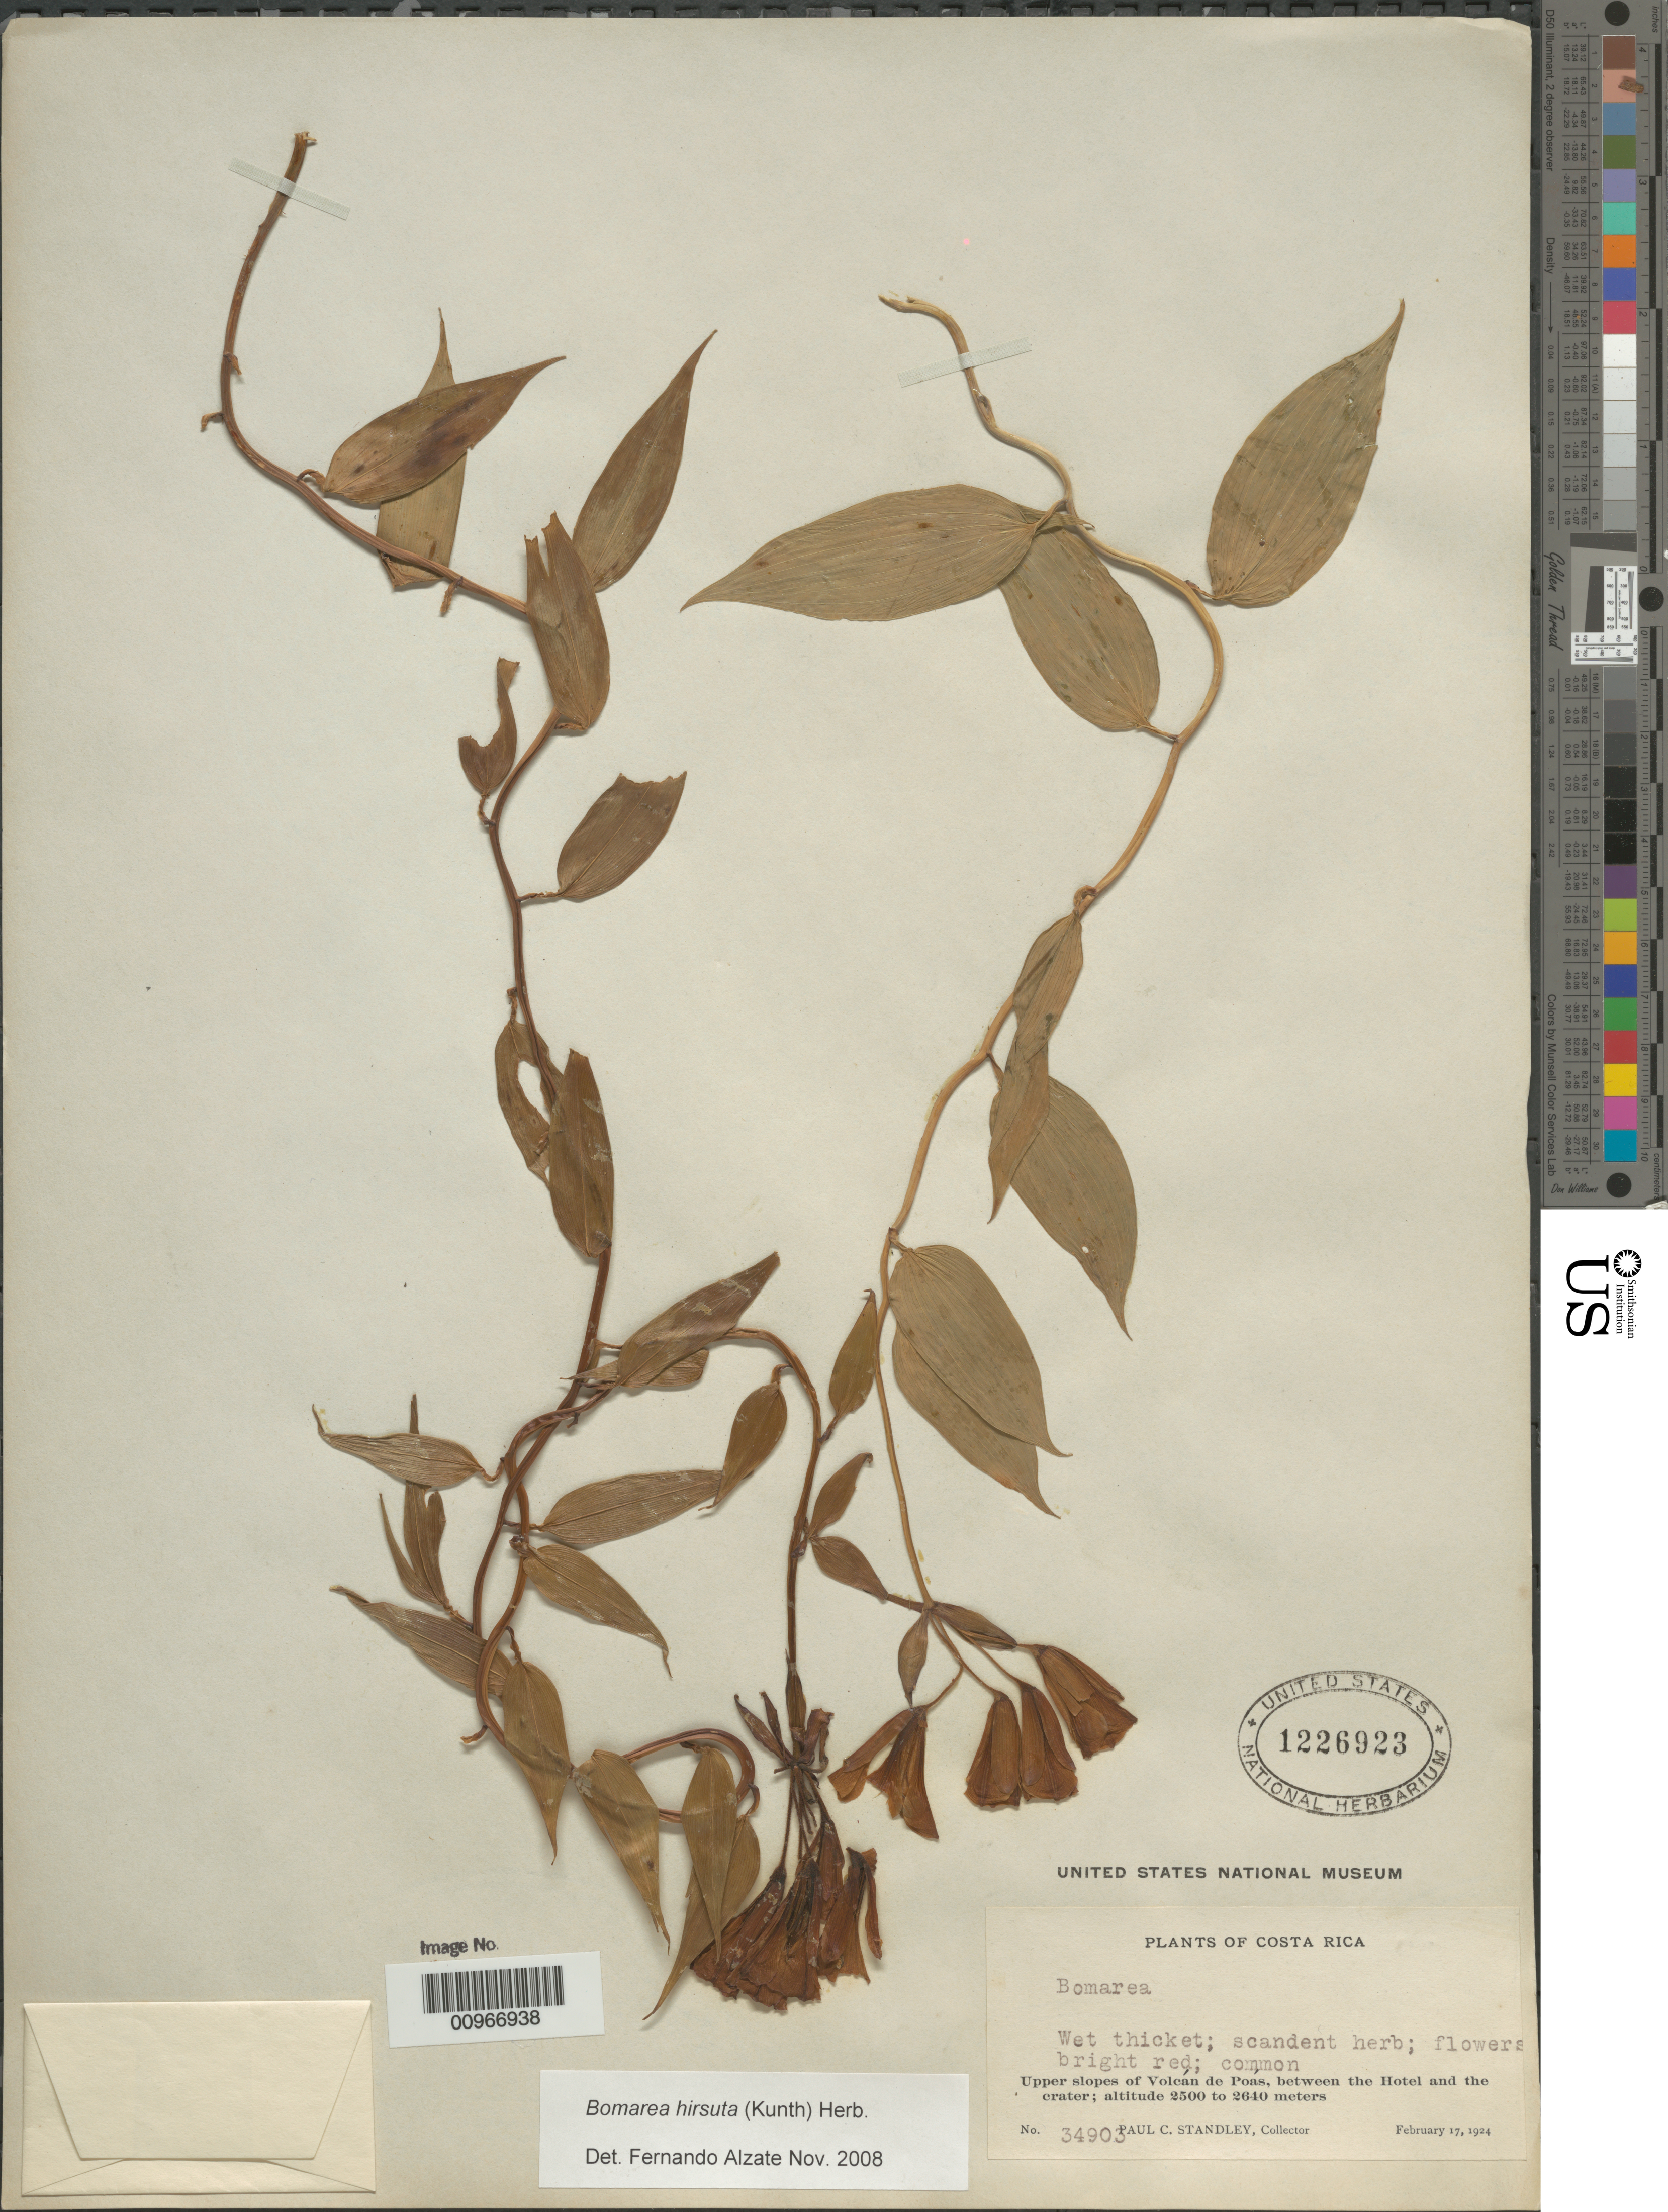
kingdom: Plantae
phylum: Tracheophyta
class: Liliopsida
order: Liliales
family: Alstroemeriaceae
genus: Bomarea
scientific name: Bomarea hirsuta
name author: (Kunth) Herb.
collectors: P. C. Standley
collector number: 34903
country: Costa Rica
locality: Upper slopes of Volcan de Poas, between hotel and crater.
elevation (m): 2500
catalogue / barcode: US 1226923